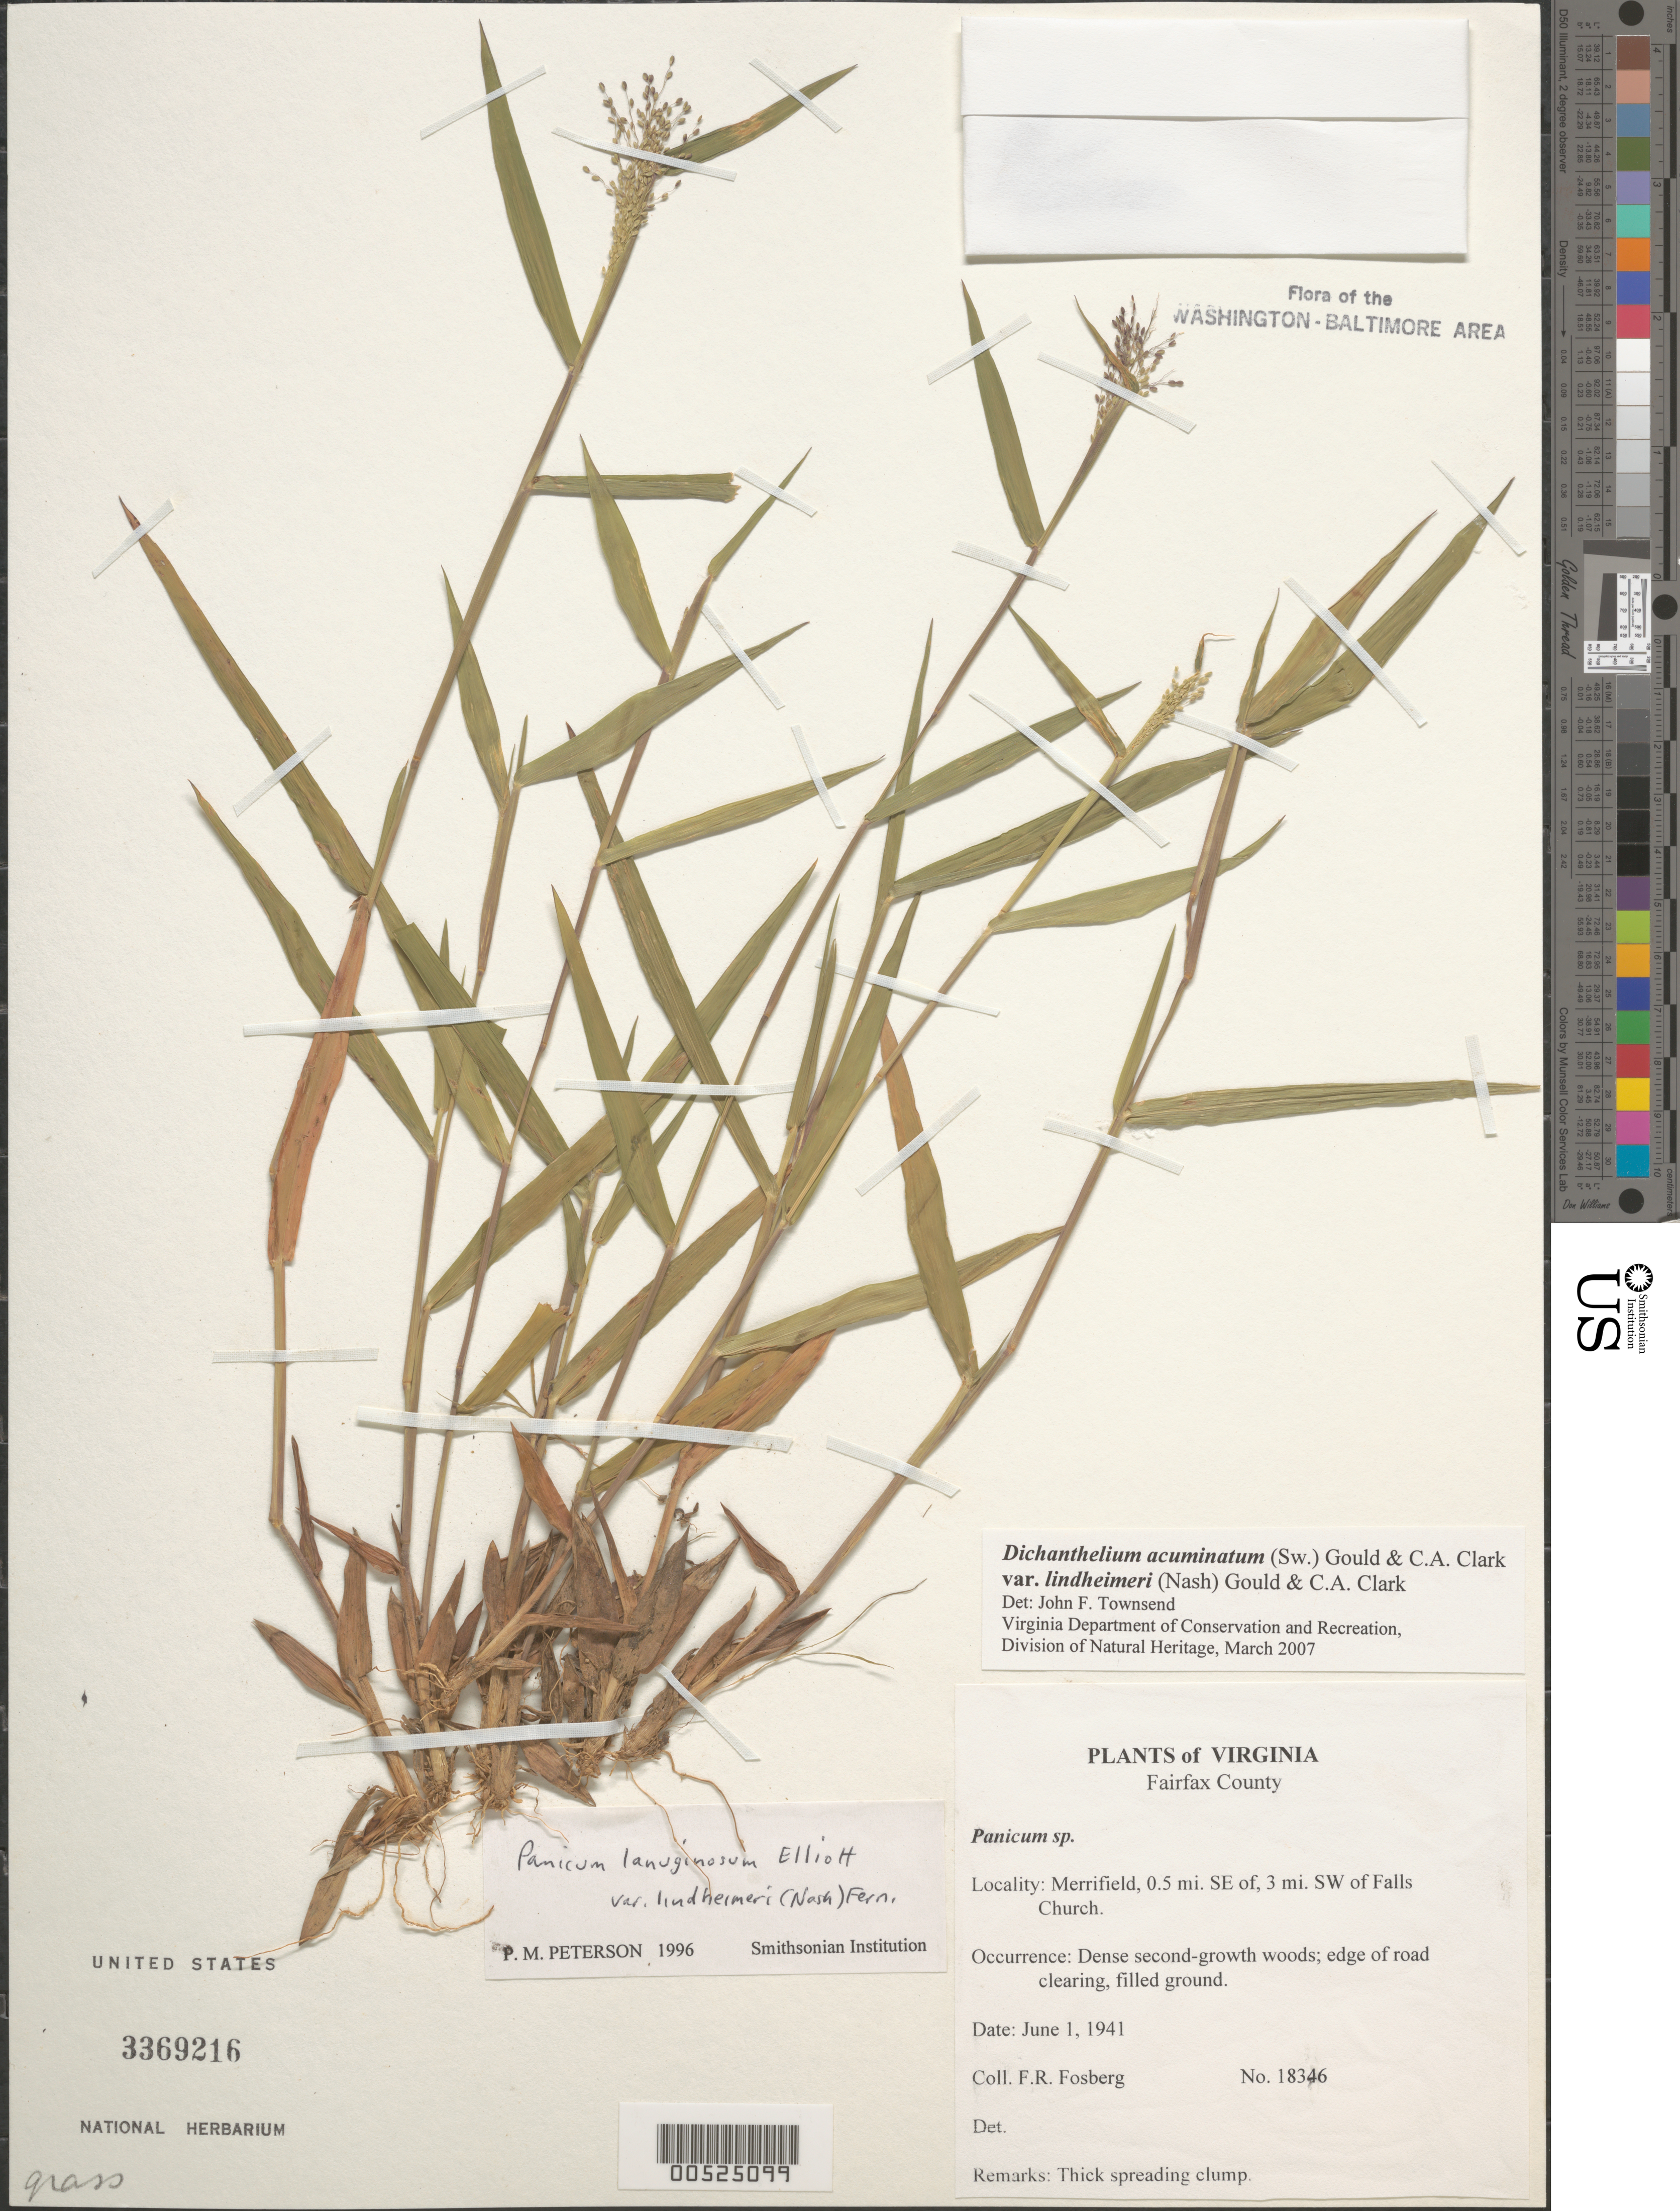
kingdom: Plantae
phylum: Tracheophyta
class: Liliopsida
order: Poales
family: Poaceae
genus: Dichanthelium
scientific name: Dichanthelium acuminatum var. lindheimeri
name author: (Nash) Gould & C.A. Clark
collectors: F. R. Fosberg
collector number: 18346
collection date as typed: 01 Jun 1941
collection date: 1941-06-01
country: United States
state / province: Virginia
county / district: Fairfax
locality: Merrifield, 0.5 mi. SE of, 3 mi. SW of Falls Church.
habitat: Dense second-growth woods; edge of road clearing, filled ground.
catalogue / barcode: US 3369216